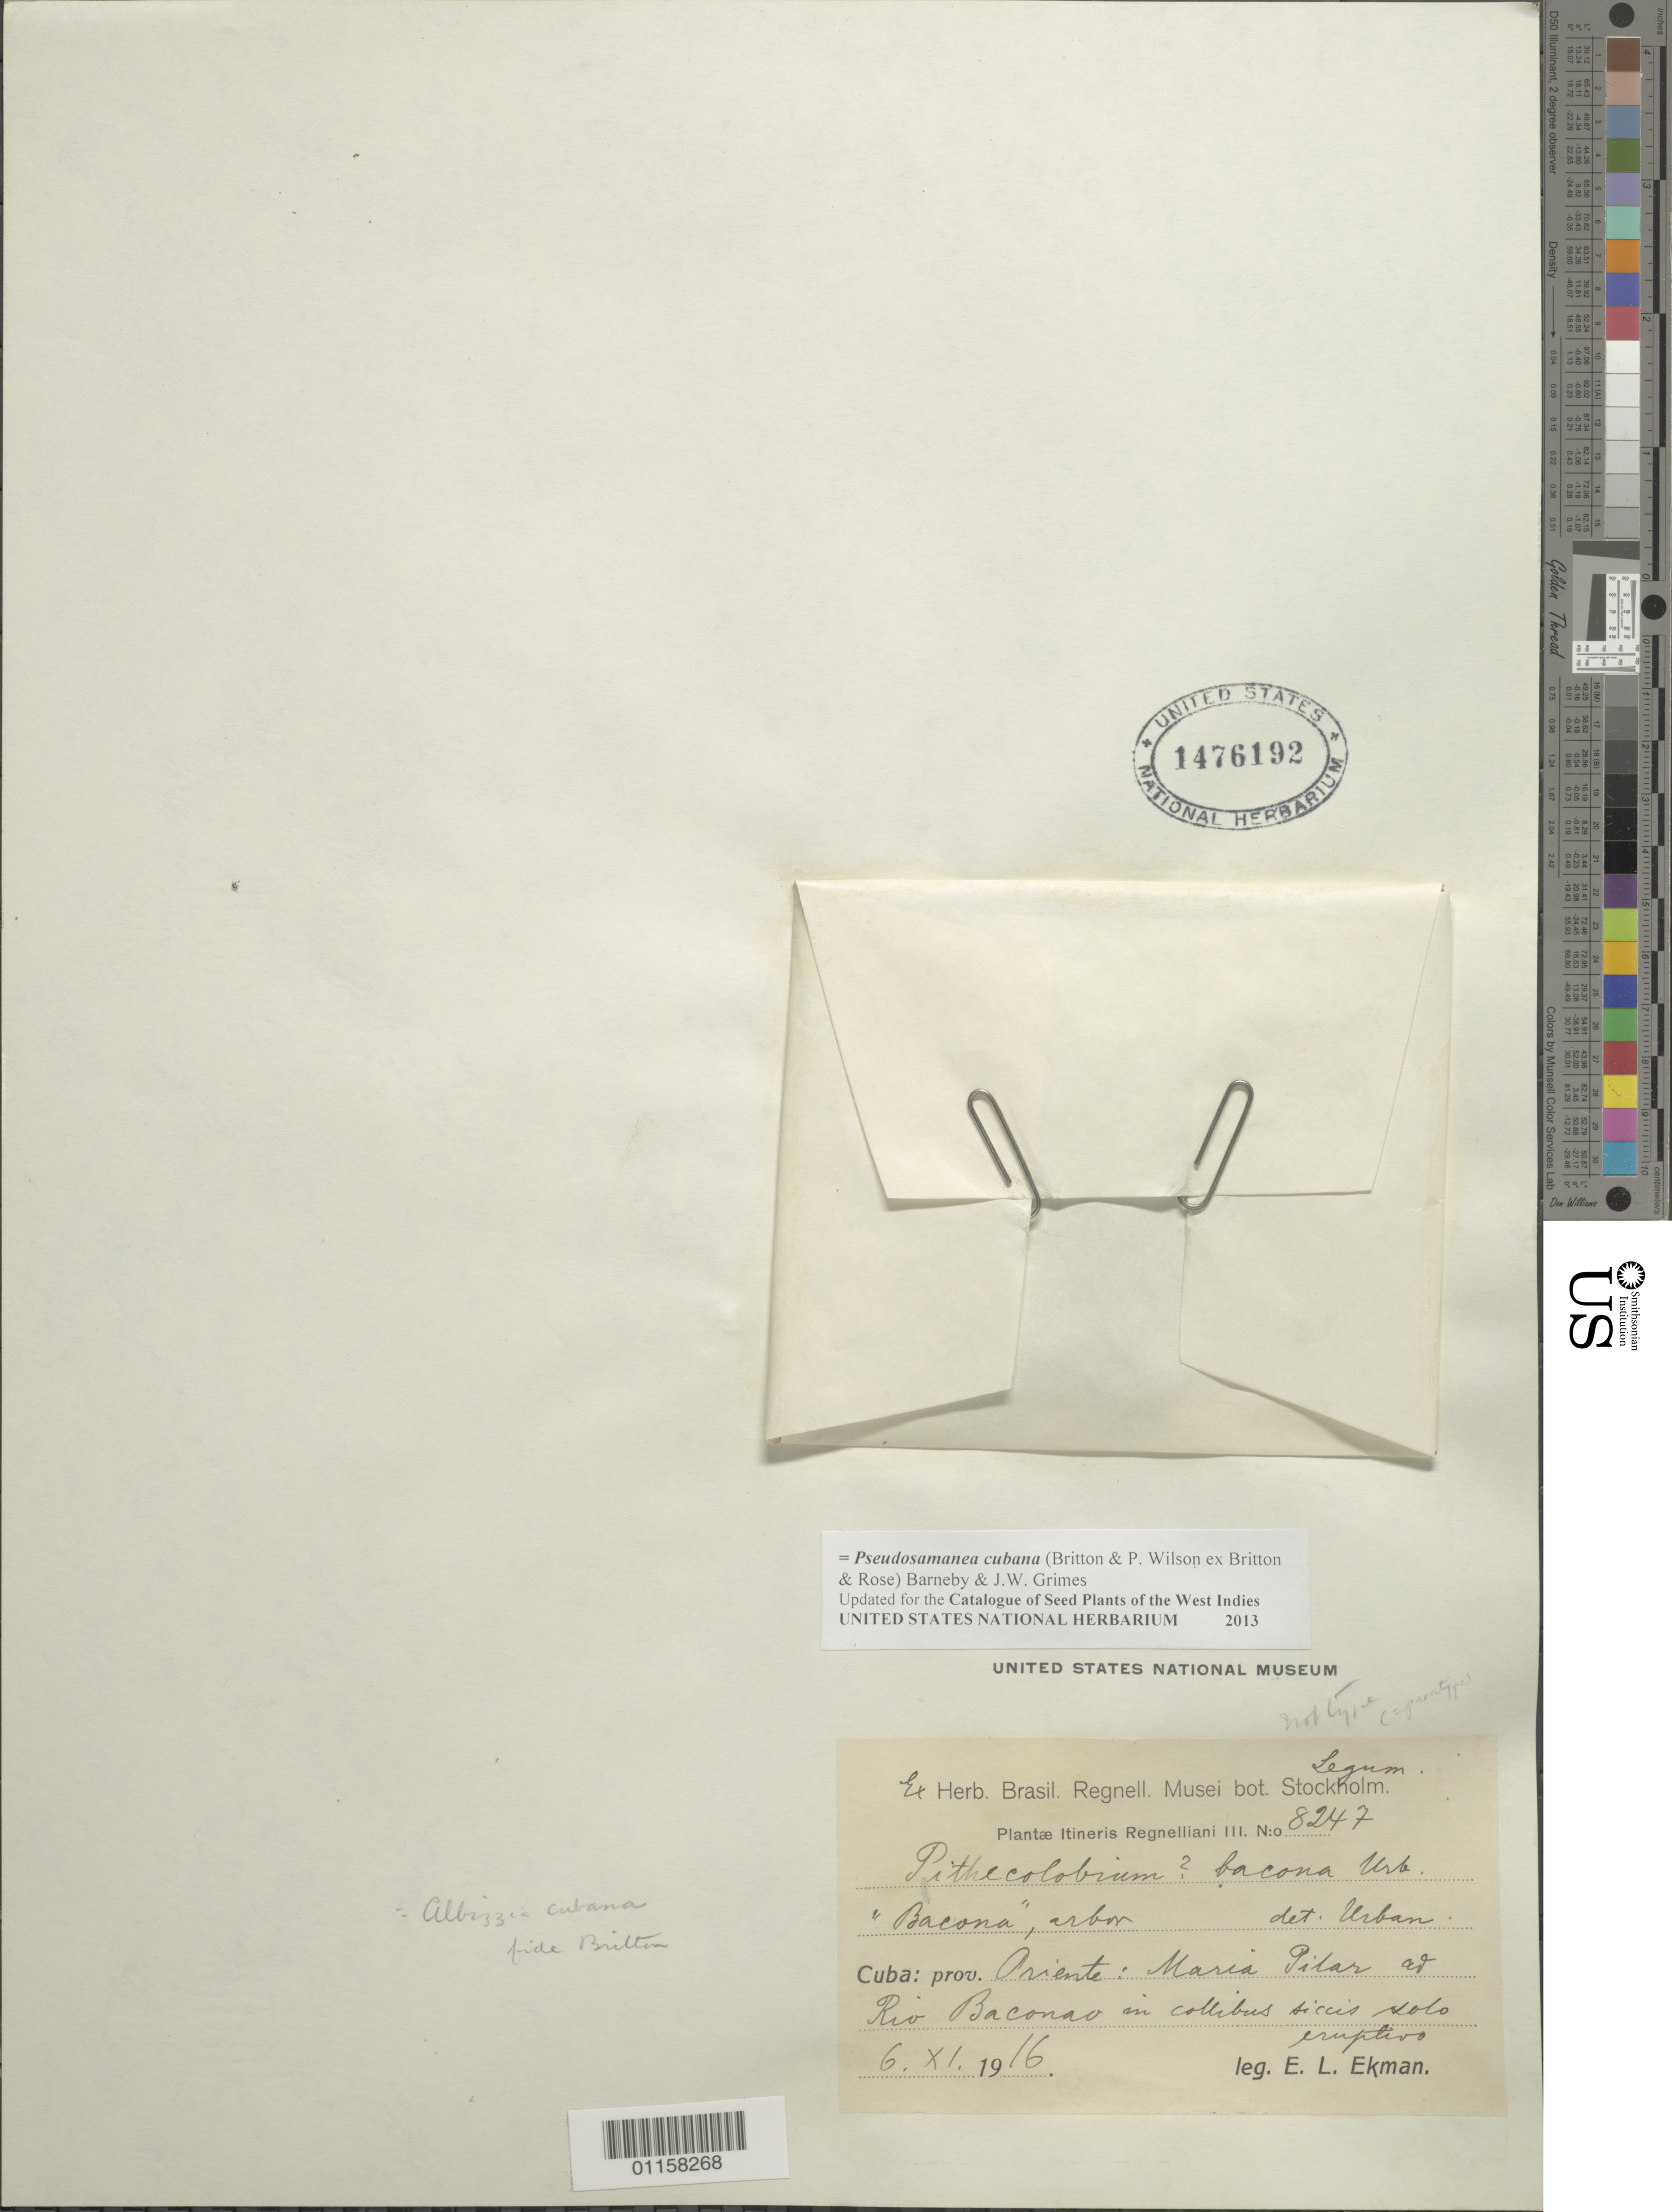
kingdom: Plantae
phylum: Tracheophyta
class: Magnoliopsida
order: Fabales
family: Fabaceae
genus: Pseudosamanea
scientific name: Pseudosamanea cubana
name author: (Britton & P. Wilson ex Britton & Rose) Barneby & J.W. Grimes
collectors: E. L. Ekman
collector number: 8247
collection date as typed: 06 Nov 1916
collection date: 1916-11-06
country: Cuba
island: Cuba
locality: Oriente: Mfaria Pilar at Rio Baconao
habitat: In collibus siccis solo eruptivo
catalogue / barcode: US 1476192